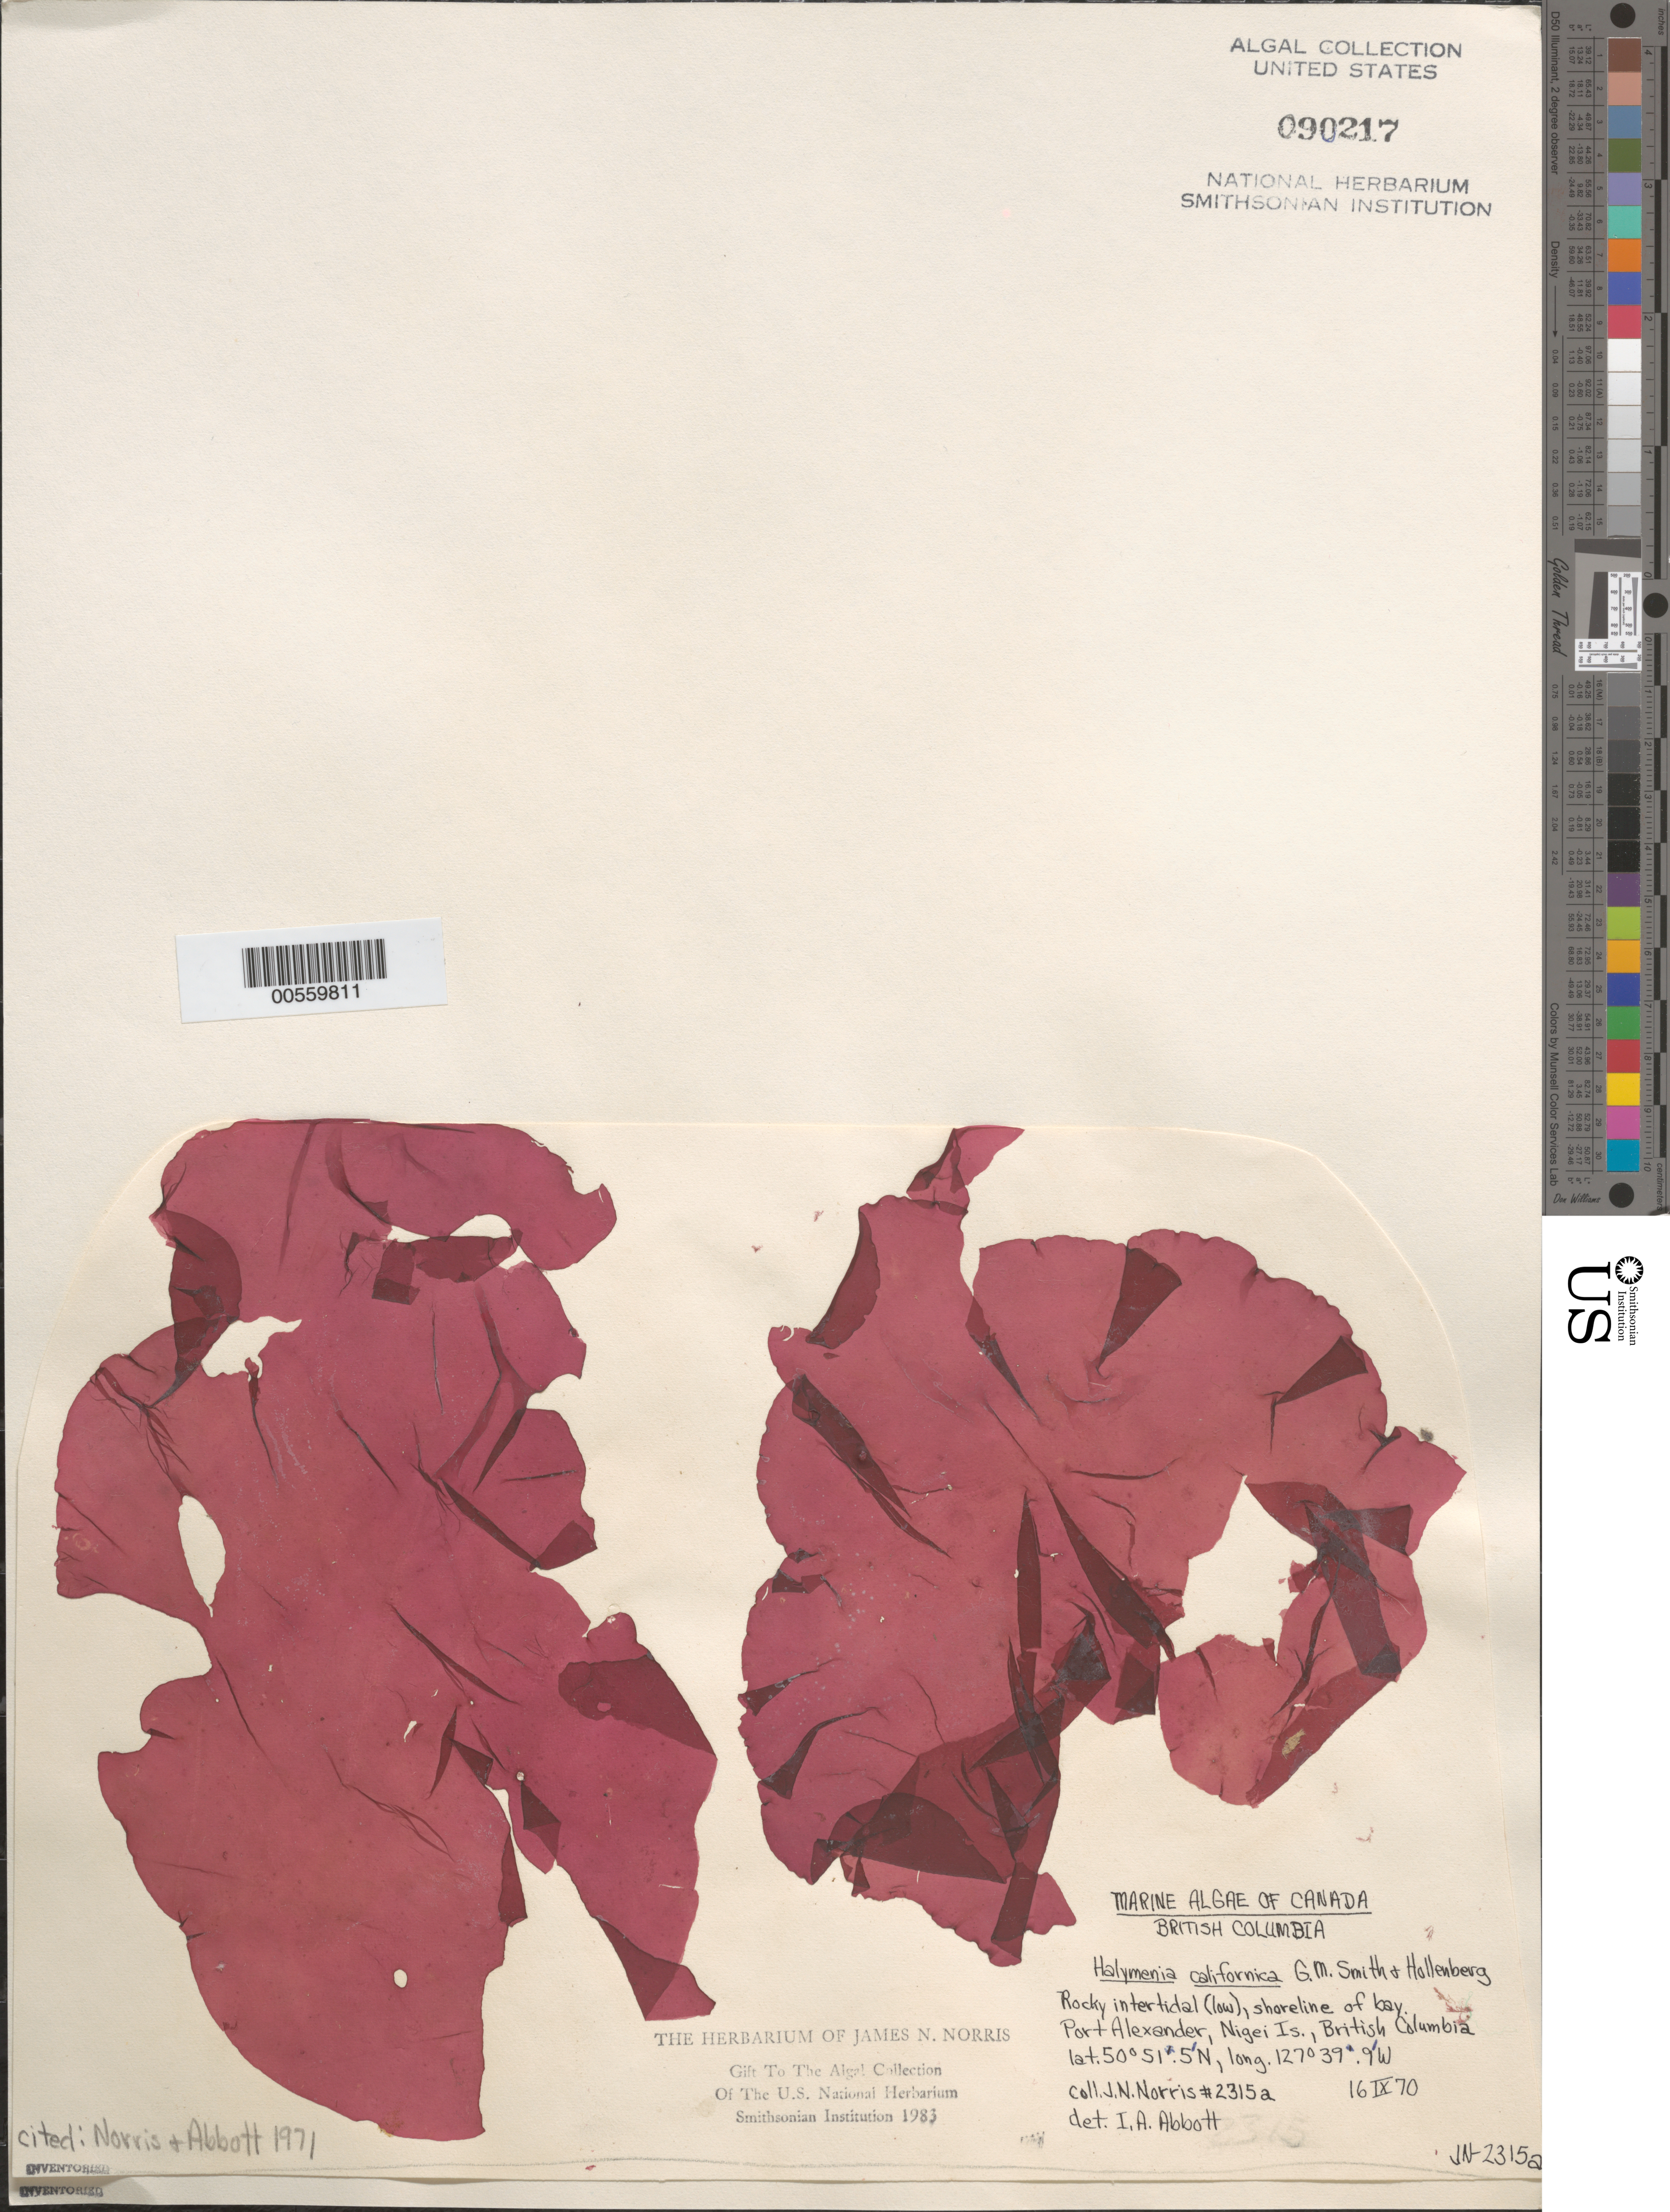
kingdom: Plantae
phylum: Rhodophyta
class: Florideophyceae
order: Halymeniales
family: Halymeniaceae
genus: Halymenia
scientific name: Halymenia californica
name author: G.M. Sm. & Hollenb.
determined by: Abbott, Isabella A.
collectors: J. N. Norris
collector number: JN-2315a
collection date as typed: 16 Sep 1970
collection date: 1970-09-16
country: Canada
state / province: British Columbia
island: Nigei Island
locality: Port Alexander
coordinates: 50 51.5' N, 127 39 9' W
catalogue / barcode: US 90217